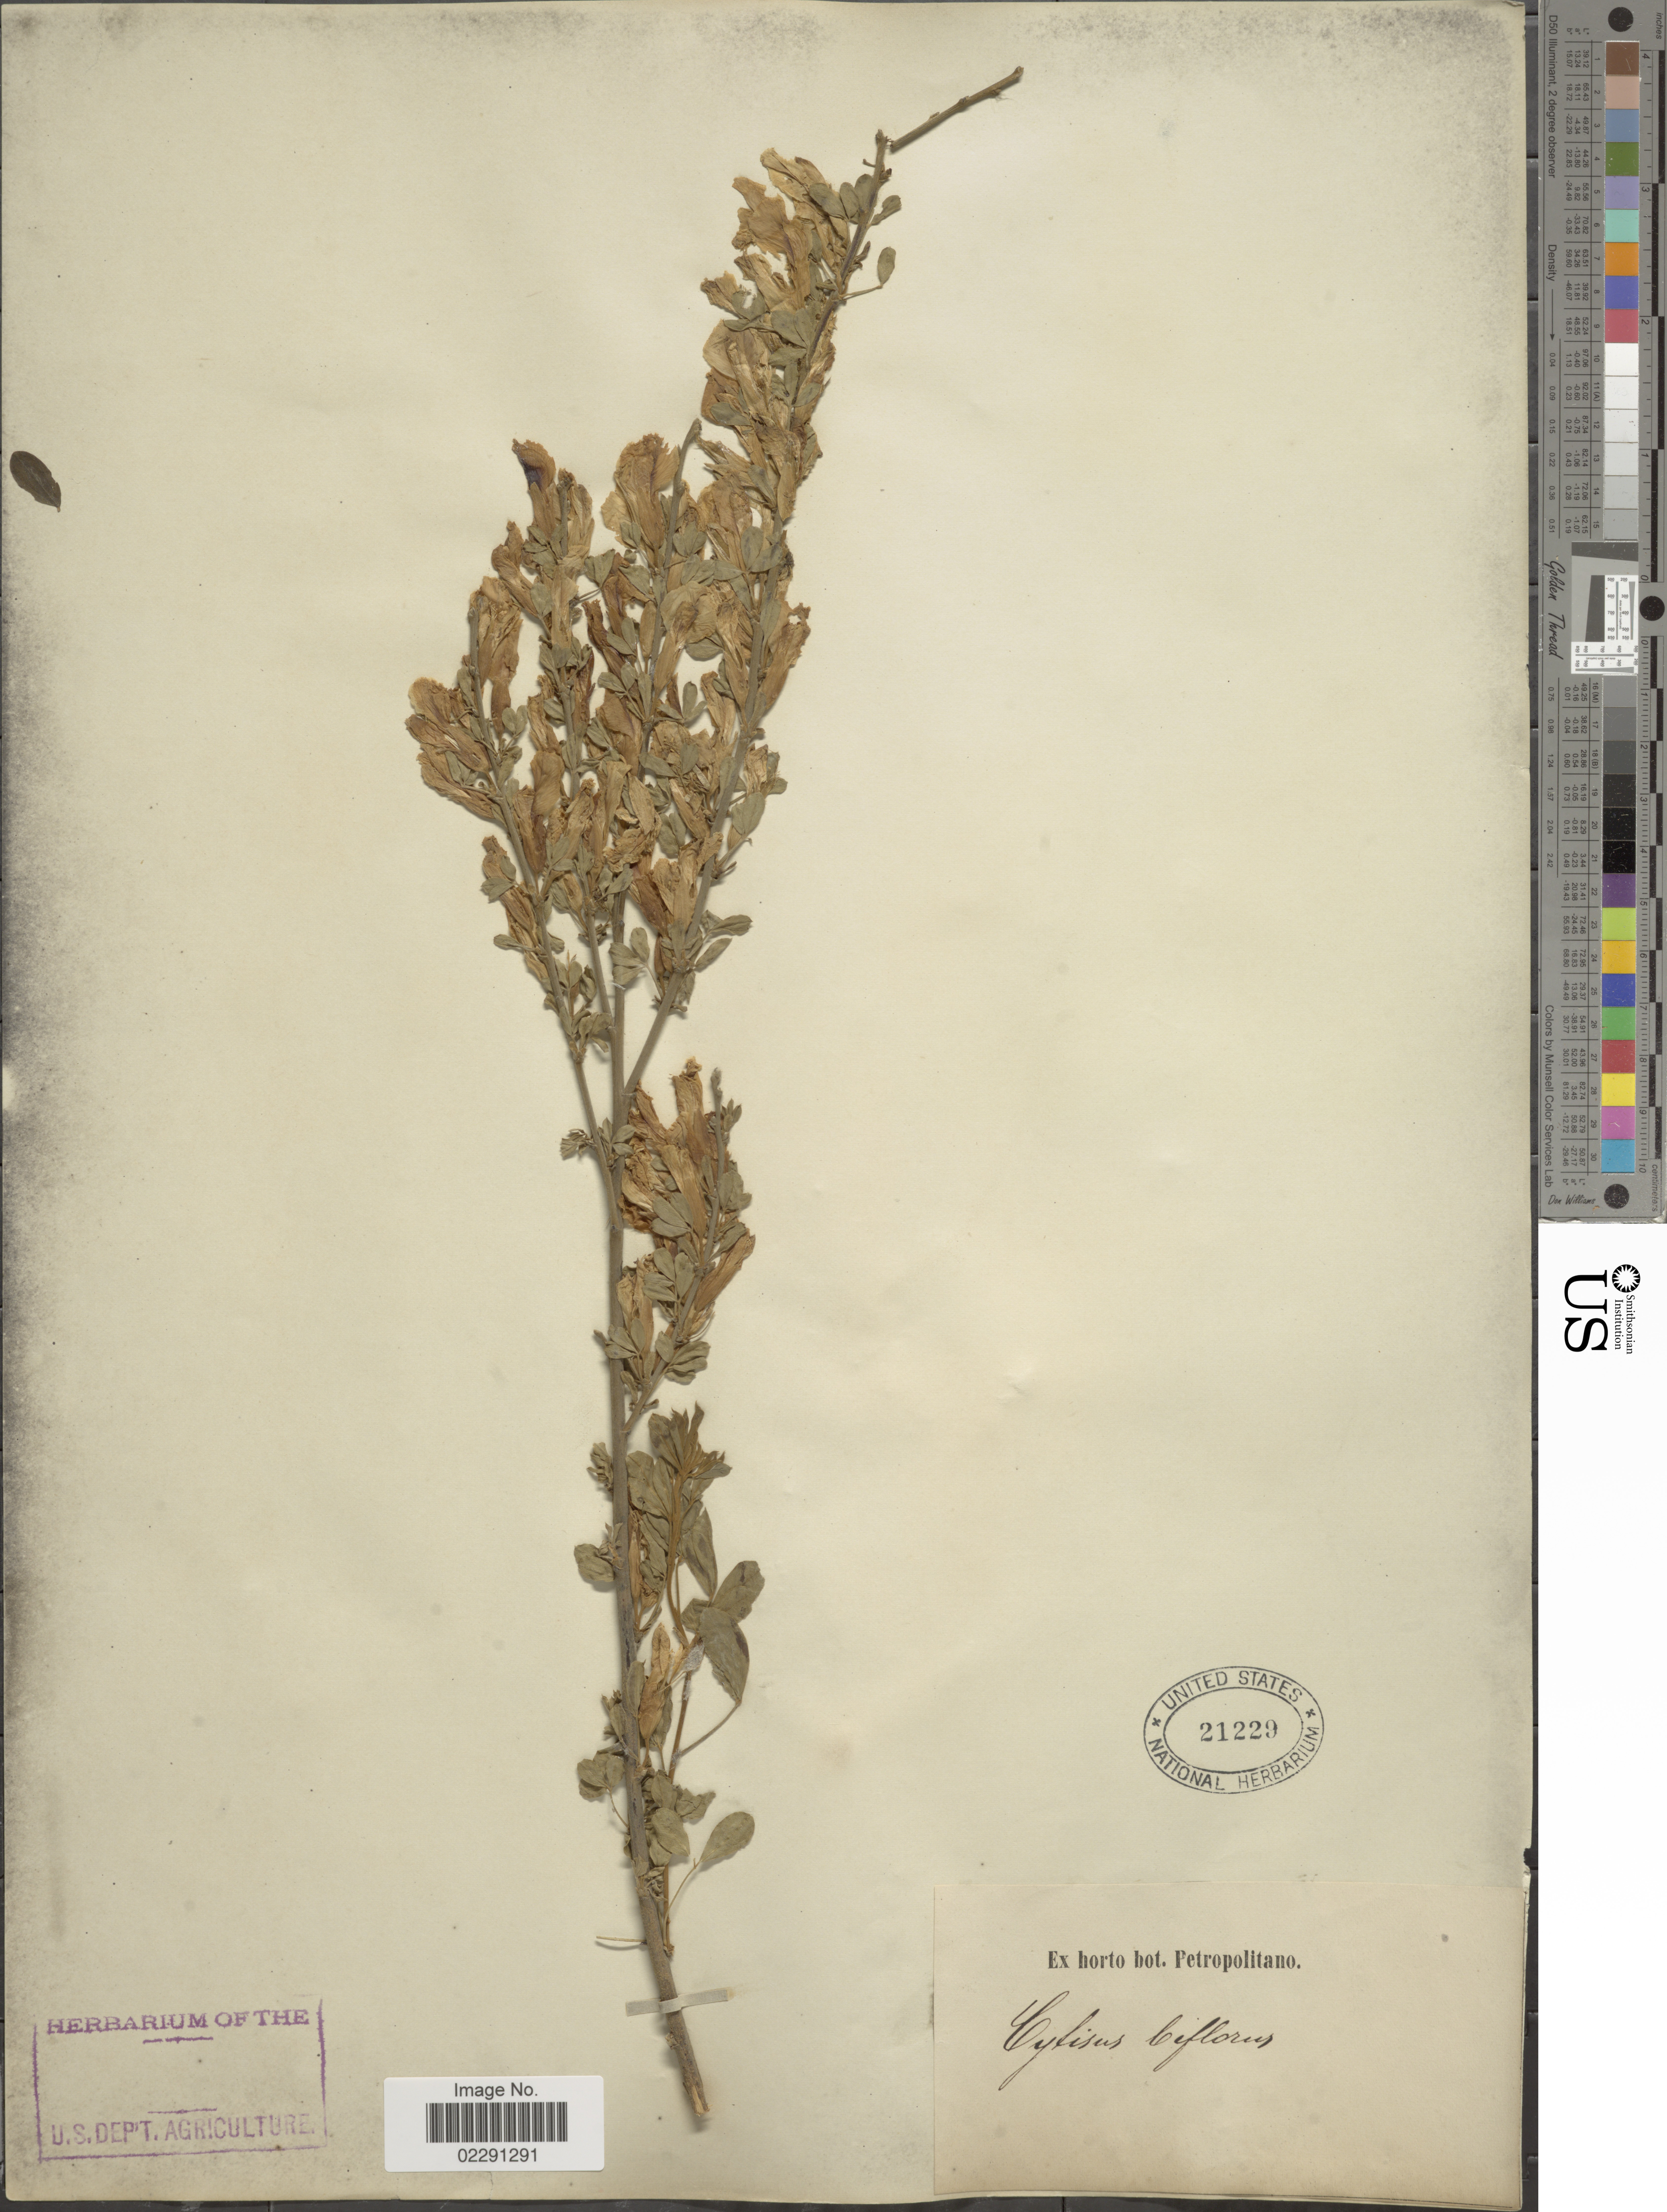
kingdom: Plantae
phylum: Tracheophyta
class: Magnoliopsida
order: Fabales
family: Fabaceae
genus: Cytisus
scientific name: Cytisus ratisbonensis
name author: Schaeff.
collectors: ex Horto Bot. Petropolitano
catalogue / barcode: US 21229